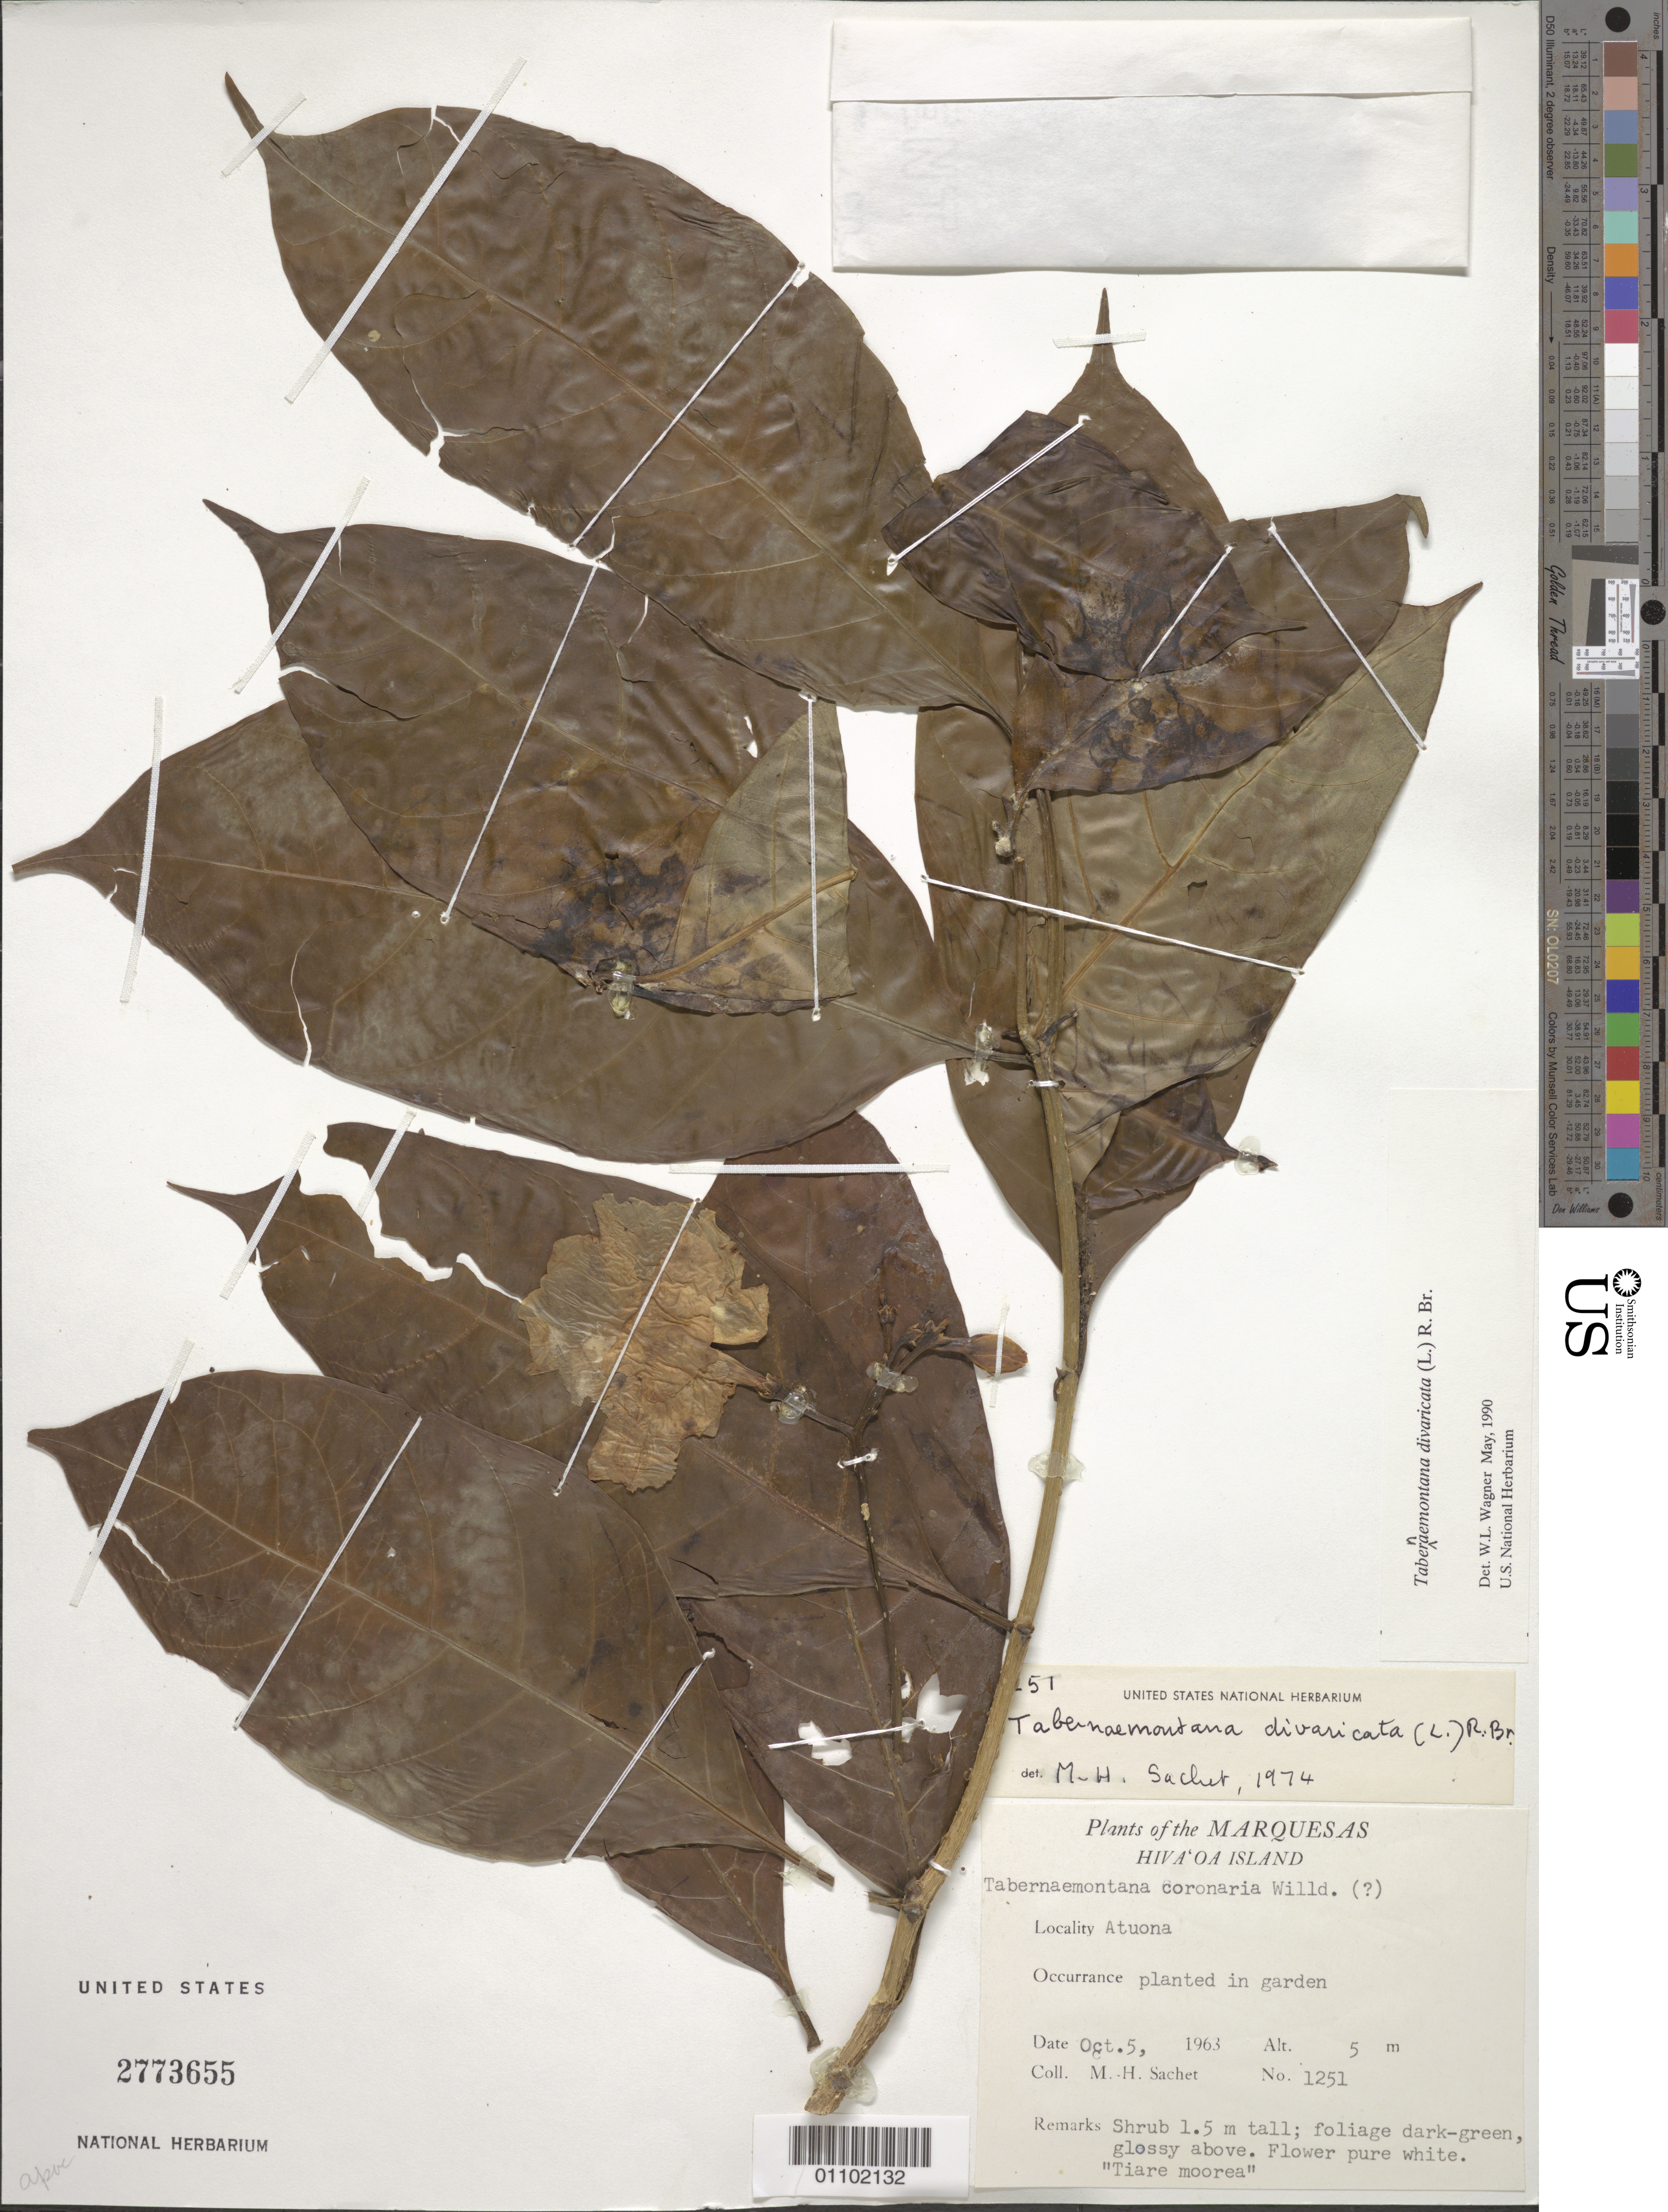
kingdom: Plantae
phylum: Tracheophyta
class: Magnoliopsida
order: Gentianales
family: Apocynaceae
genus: Tabernaemontana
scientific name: Tabernaemontana divaricata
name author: (L.) R. Br. ex Roem. & Schult.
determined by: Wagner, W. L., (BOT), Smithsonian Institution - National Museum of Natural History (UNITED STATES)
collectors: M.-H. Sachet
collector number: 1251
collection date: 1963-10-05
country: French Polynesia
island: Hiva Oa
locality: Atuona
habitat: Garden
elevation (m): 5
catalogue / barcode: US 2773655